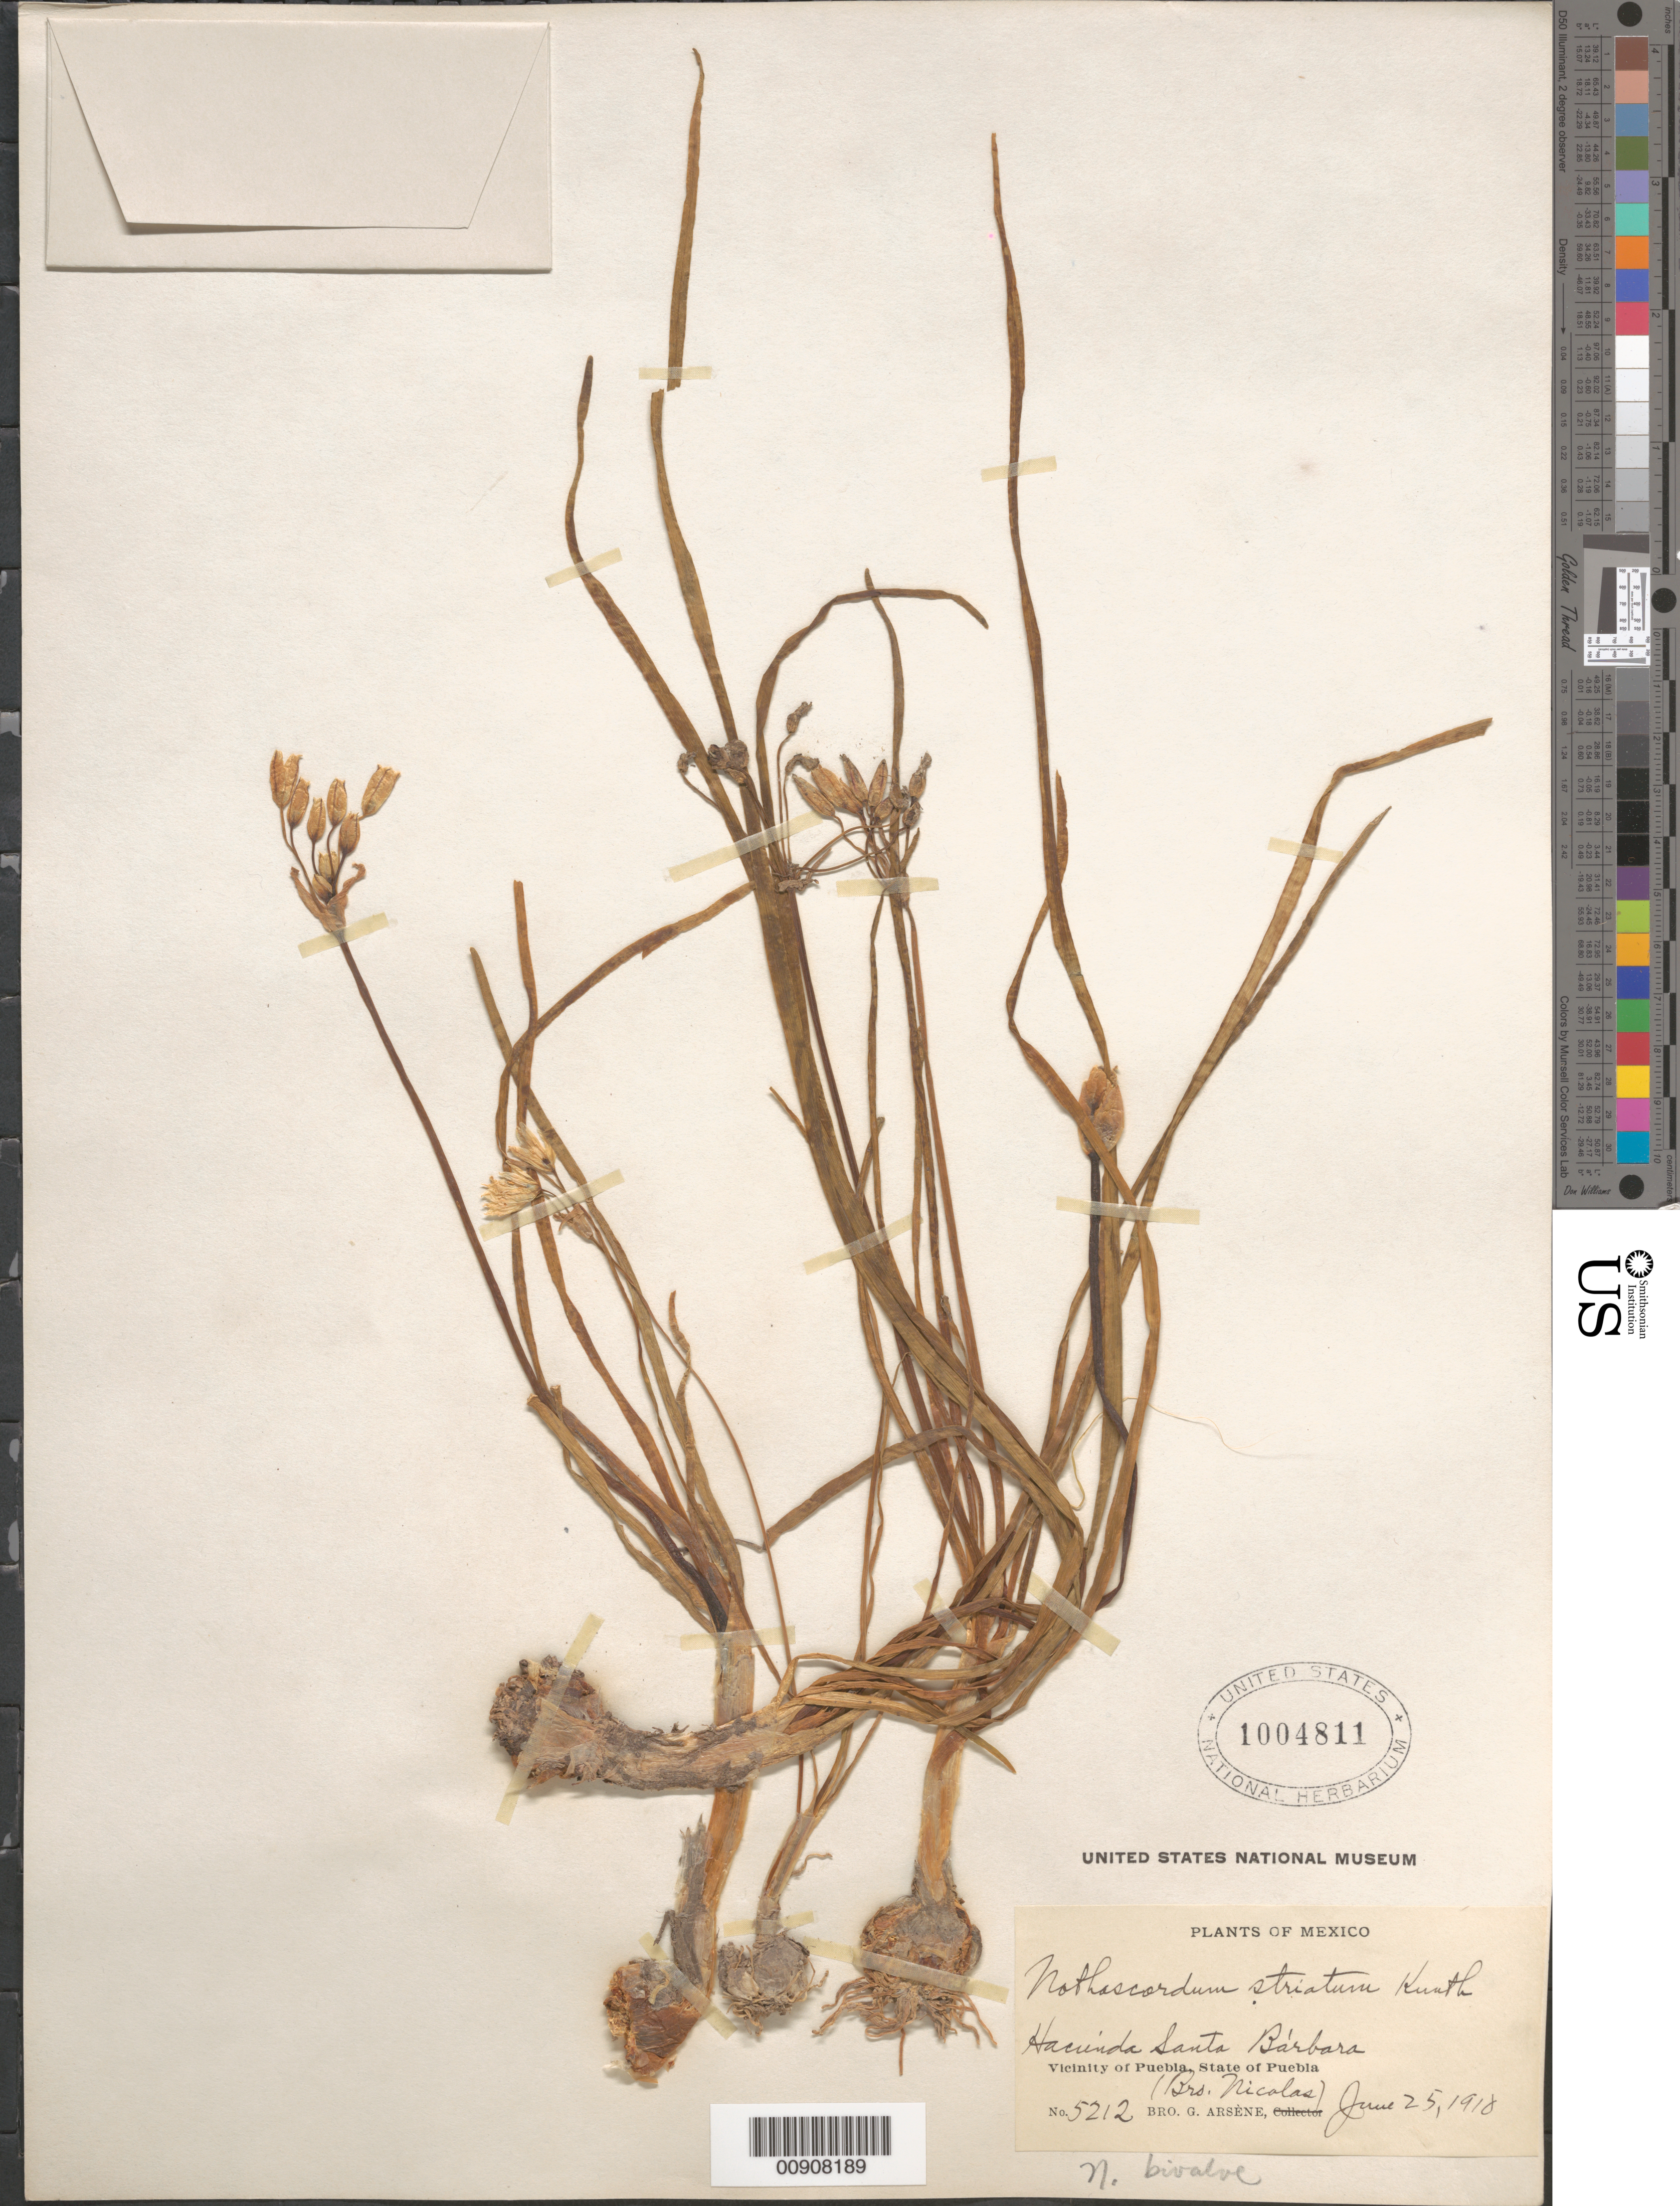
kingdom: Plantae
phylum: Tracheophyta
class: Liliopsida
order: Asparagales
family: Amaryllidaceae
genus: Nothoscordum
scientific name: Nothoscordum bivalve var. bivalve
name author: (L.) Britton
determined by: Strong, M. T., (US), Smithsonian Institution - National Museum of Natural History (UNITED STATES)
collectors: B. Nicolas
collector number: Arsène, Bro. G. No. 5212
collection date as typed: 25 Jun 1910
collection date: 1910-06-25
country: Mexico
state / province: Puebla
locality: Hacienda Santa Bárbara. Vicinity of Puebla, State of Puebla.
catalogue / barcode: US 1004811